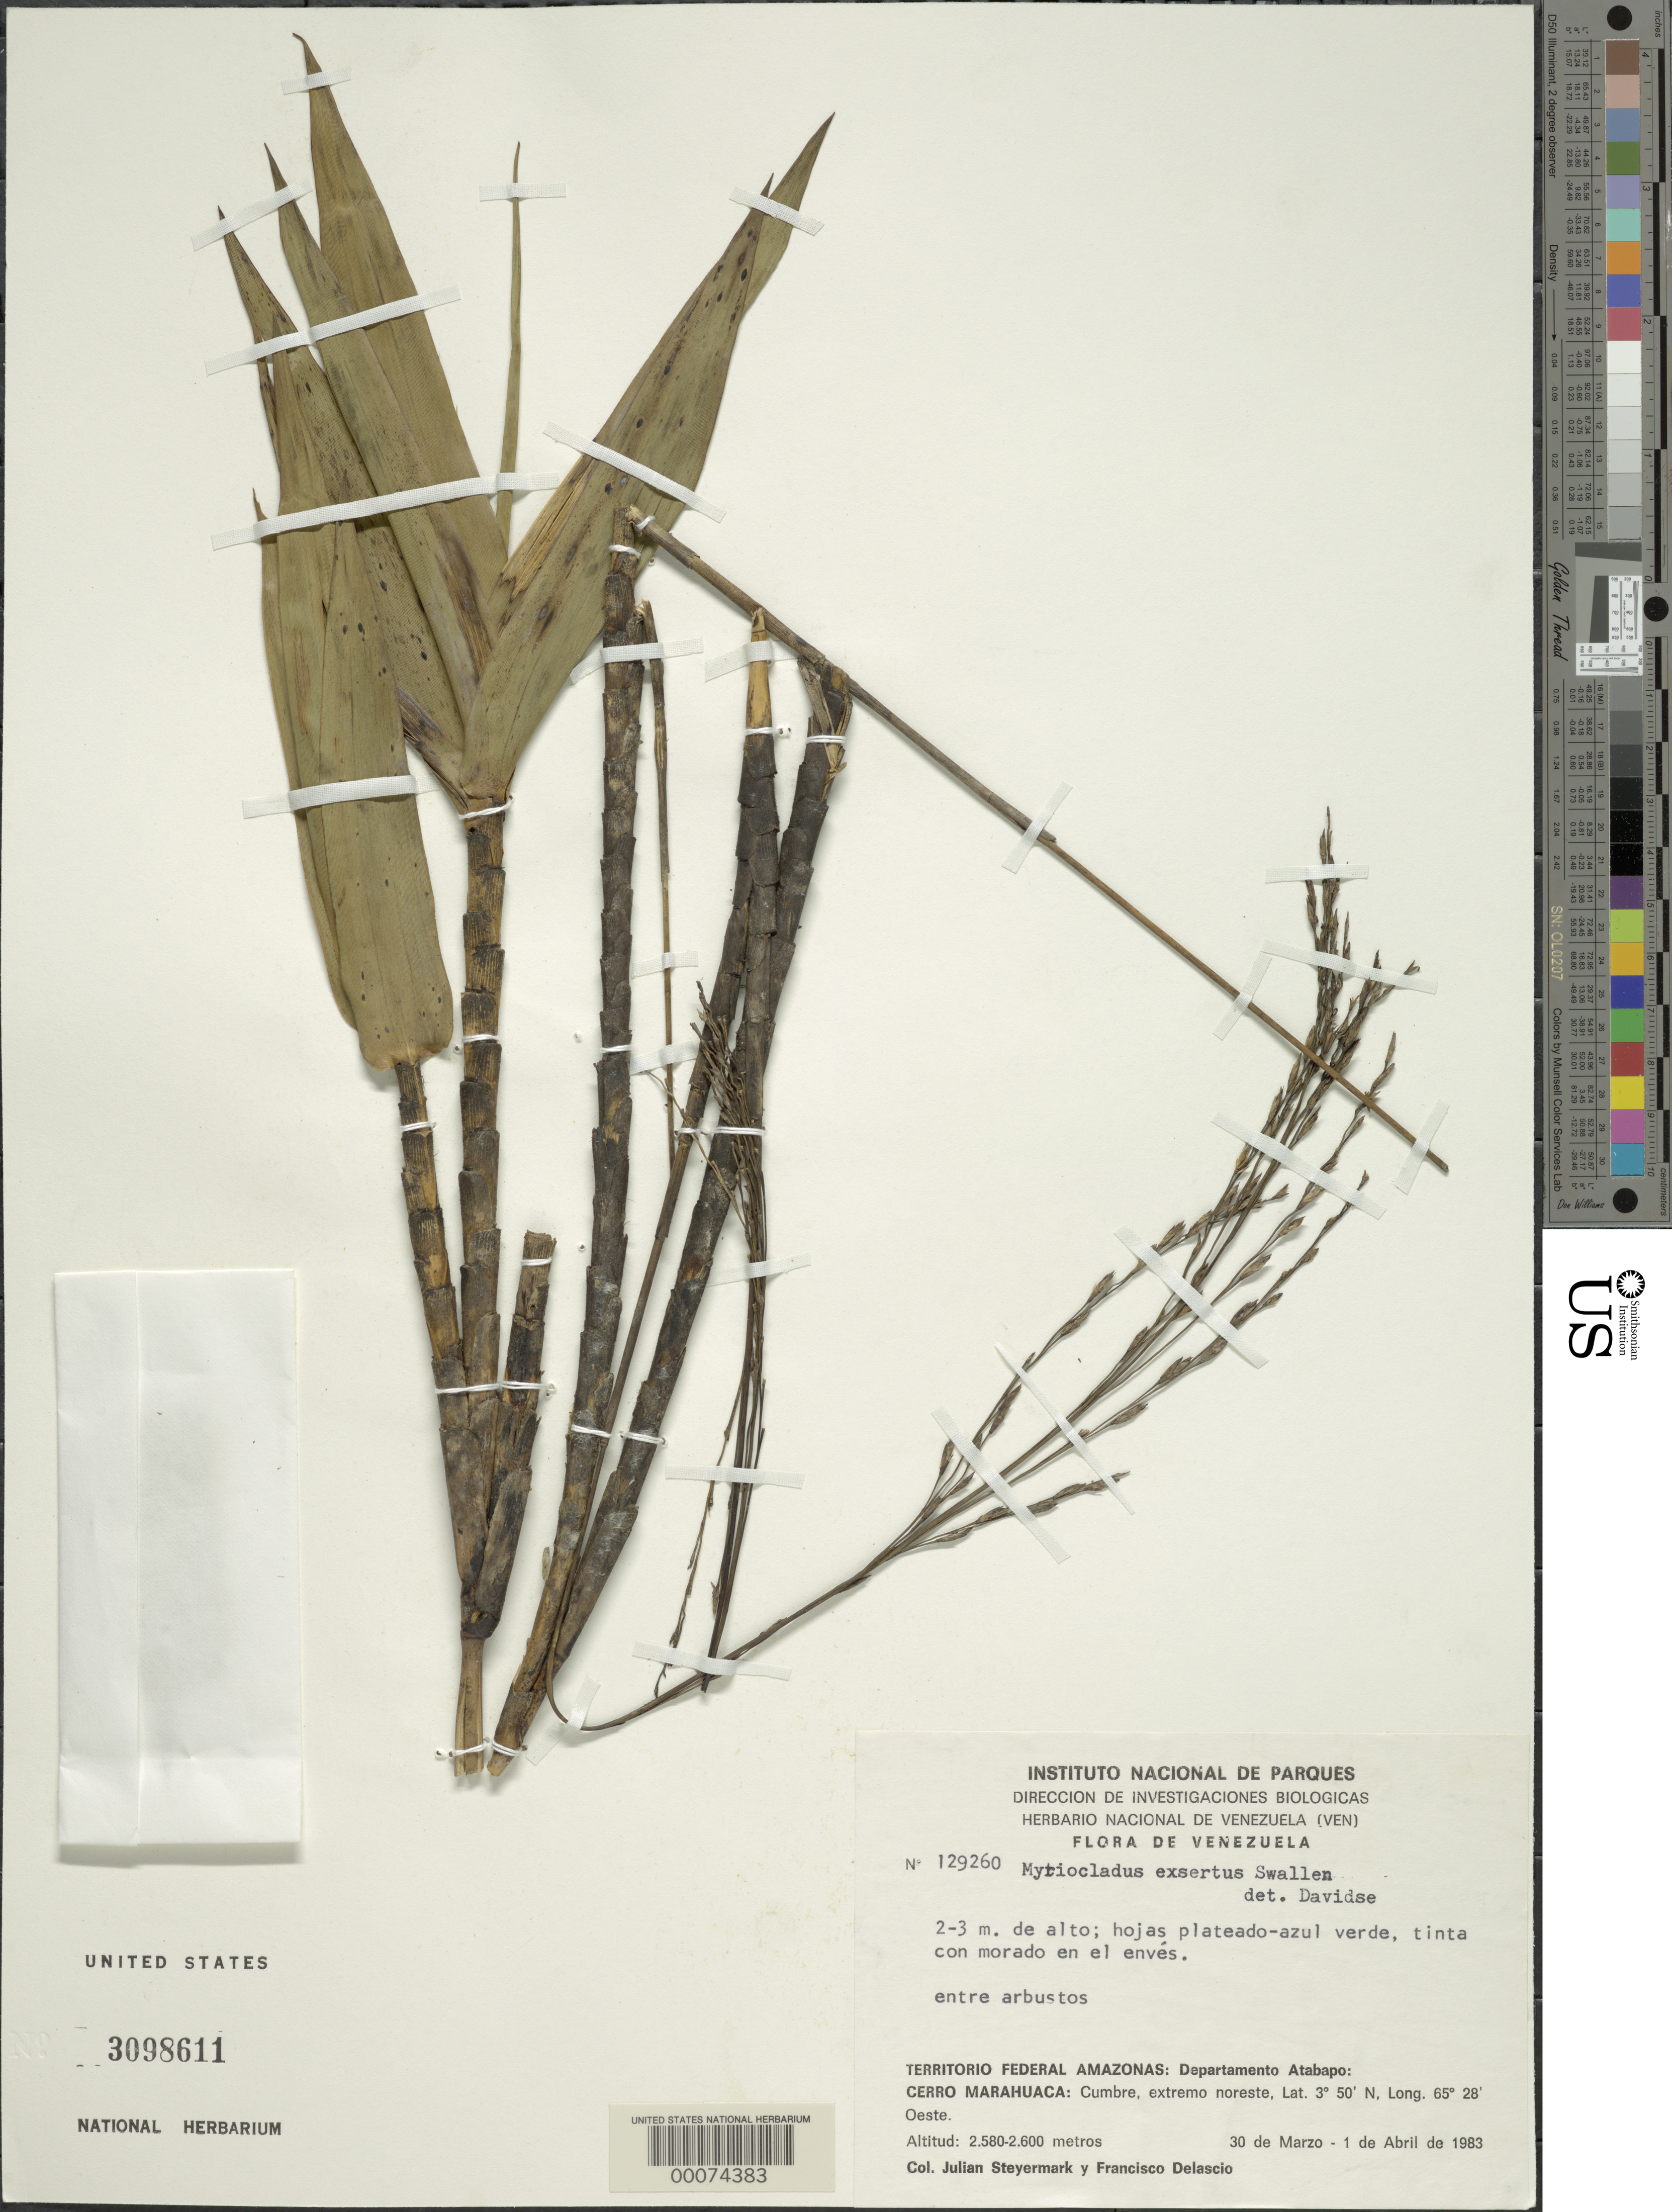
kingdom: Plantae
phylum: Tracheophyta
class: Liliopsida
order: Poales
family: Poaceae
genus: Myriocladus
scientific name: Myriocladus exsertus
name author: Swallen in Maguire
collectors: J. Steyermark & F. Delascio C.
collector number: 129260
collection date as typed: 30 Mar 1983 to 01 Apr 1983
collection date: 1983-03-30/1983-04-01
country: Venezuela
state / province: Amazonas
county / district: Atabapo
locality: Cerro Marahuaca, cumbre, extremo NE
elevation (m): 2580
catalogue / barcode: US 3098611